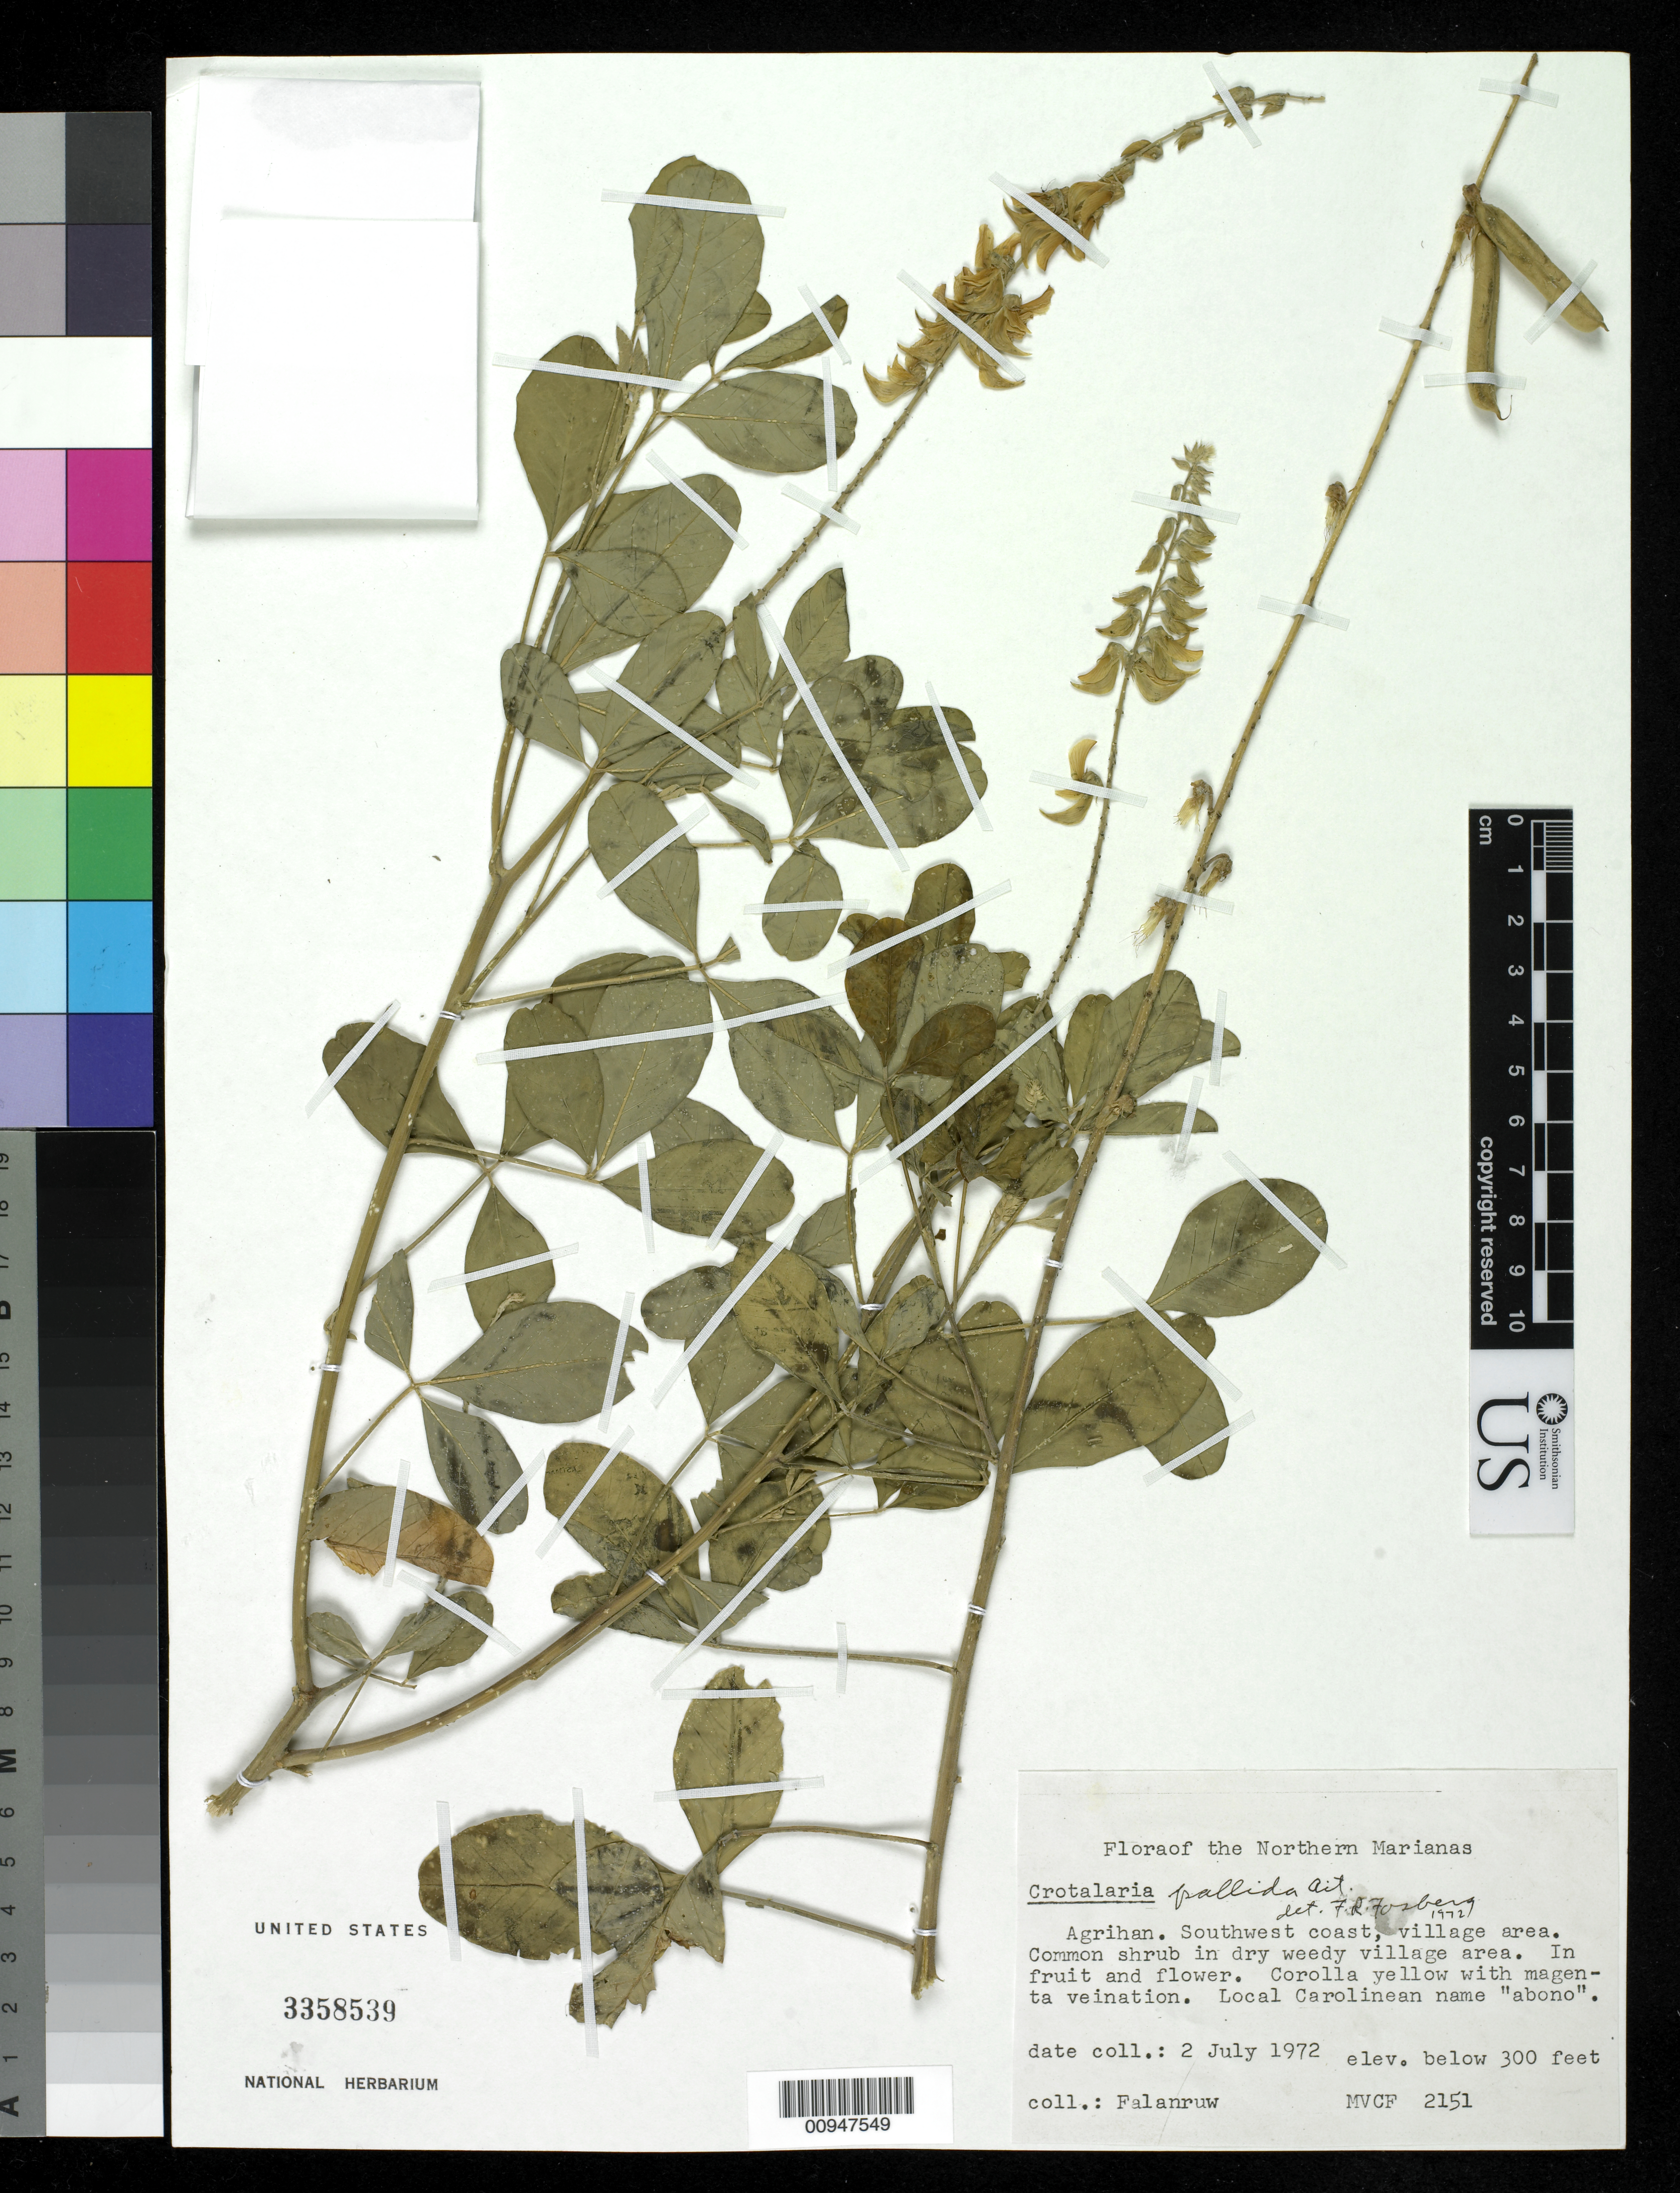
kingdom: Plantae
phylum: Tracheophyta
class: Magnoliopsida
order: Fabales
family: Fabaceae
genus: Crotalaria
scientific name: Crotalaria pallida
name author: Aiton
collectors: M. V. Falanruw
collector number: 2151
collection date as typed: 02 Jul 1972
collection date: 1972-07-02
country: Northern Mariana Islands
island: Island Unknown or uncertain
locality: Agrihan. Southwest Coast, village area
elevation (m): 91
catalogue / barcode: US 3358539